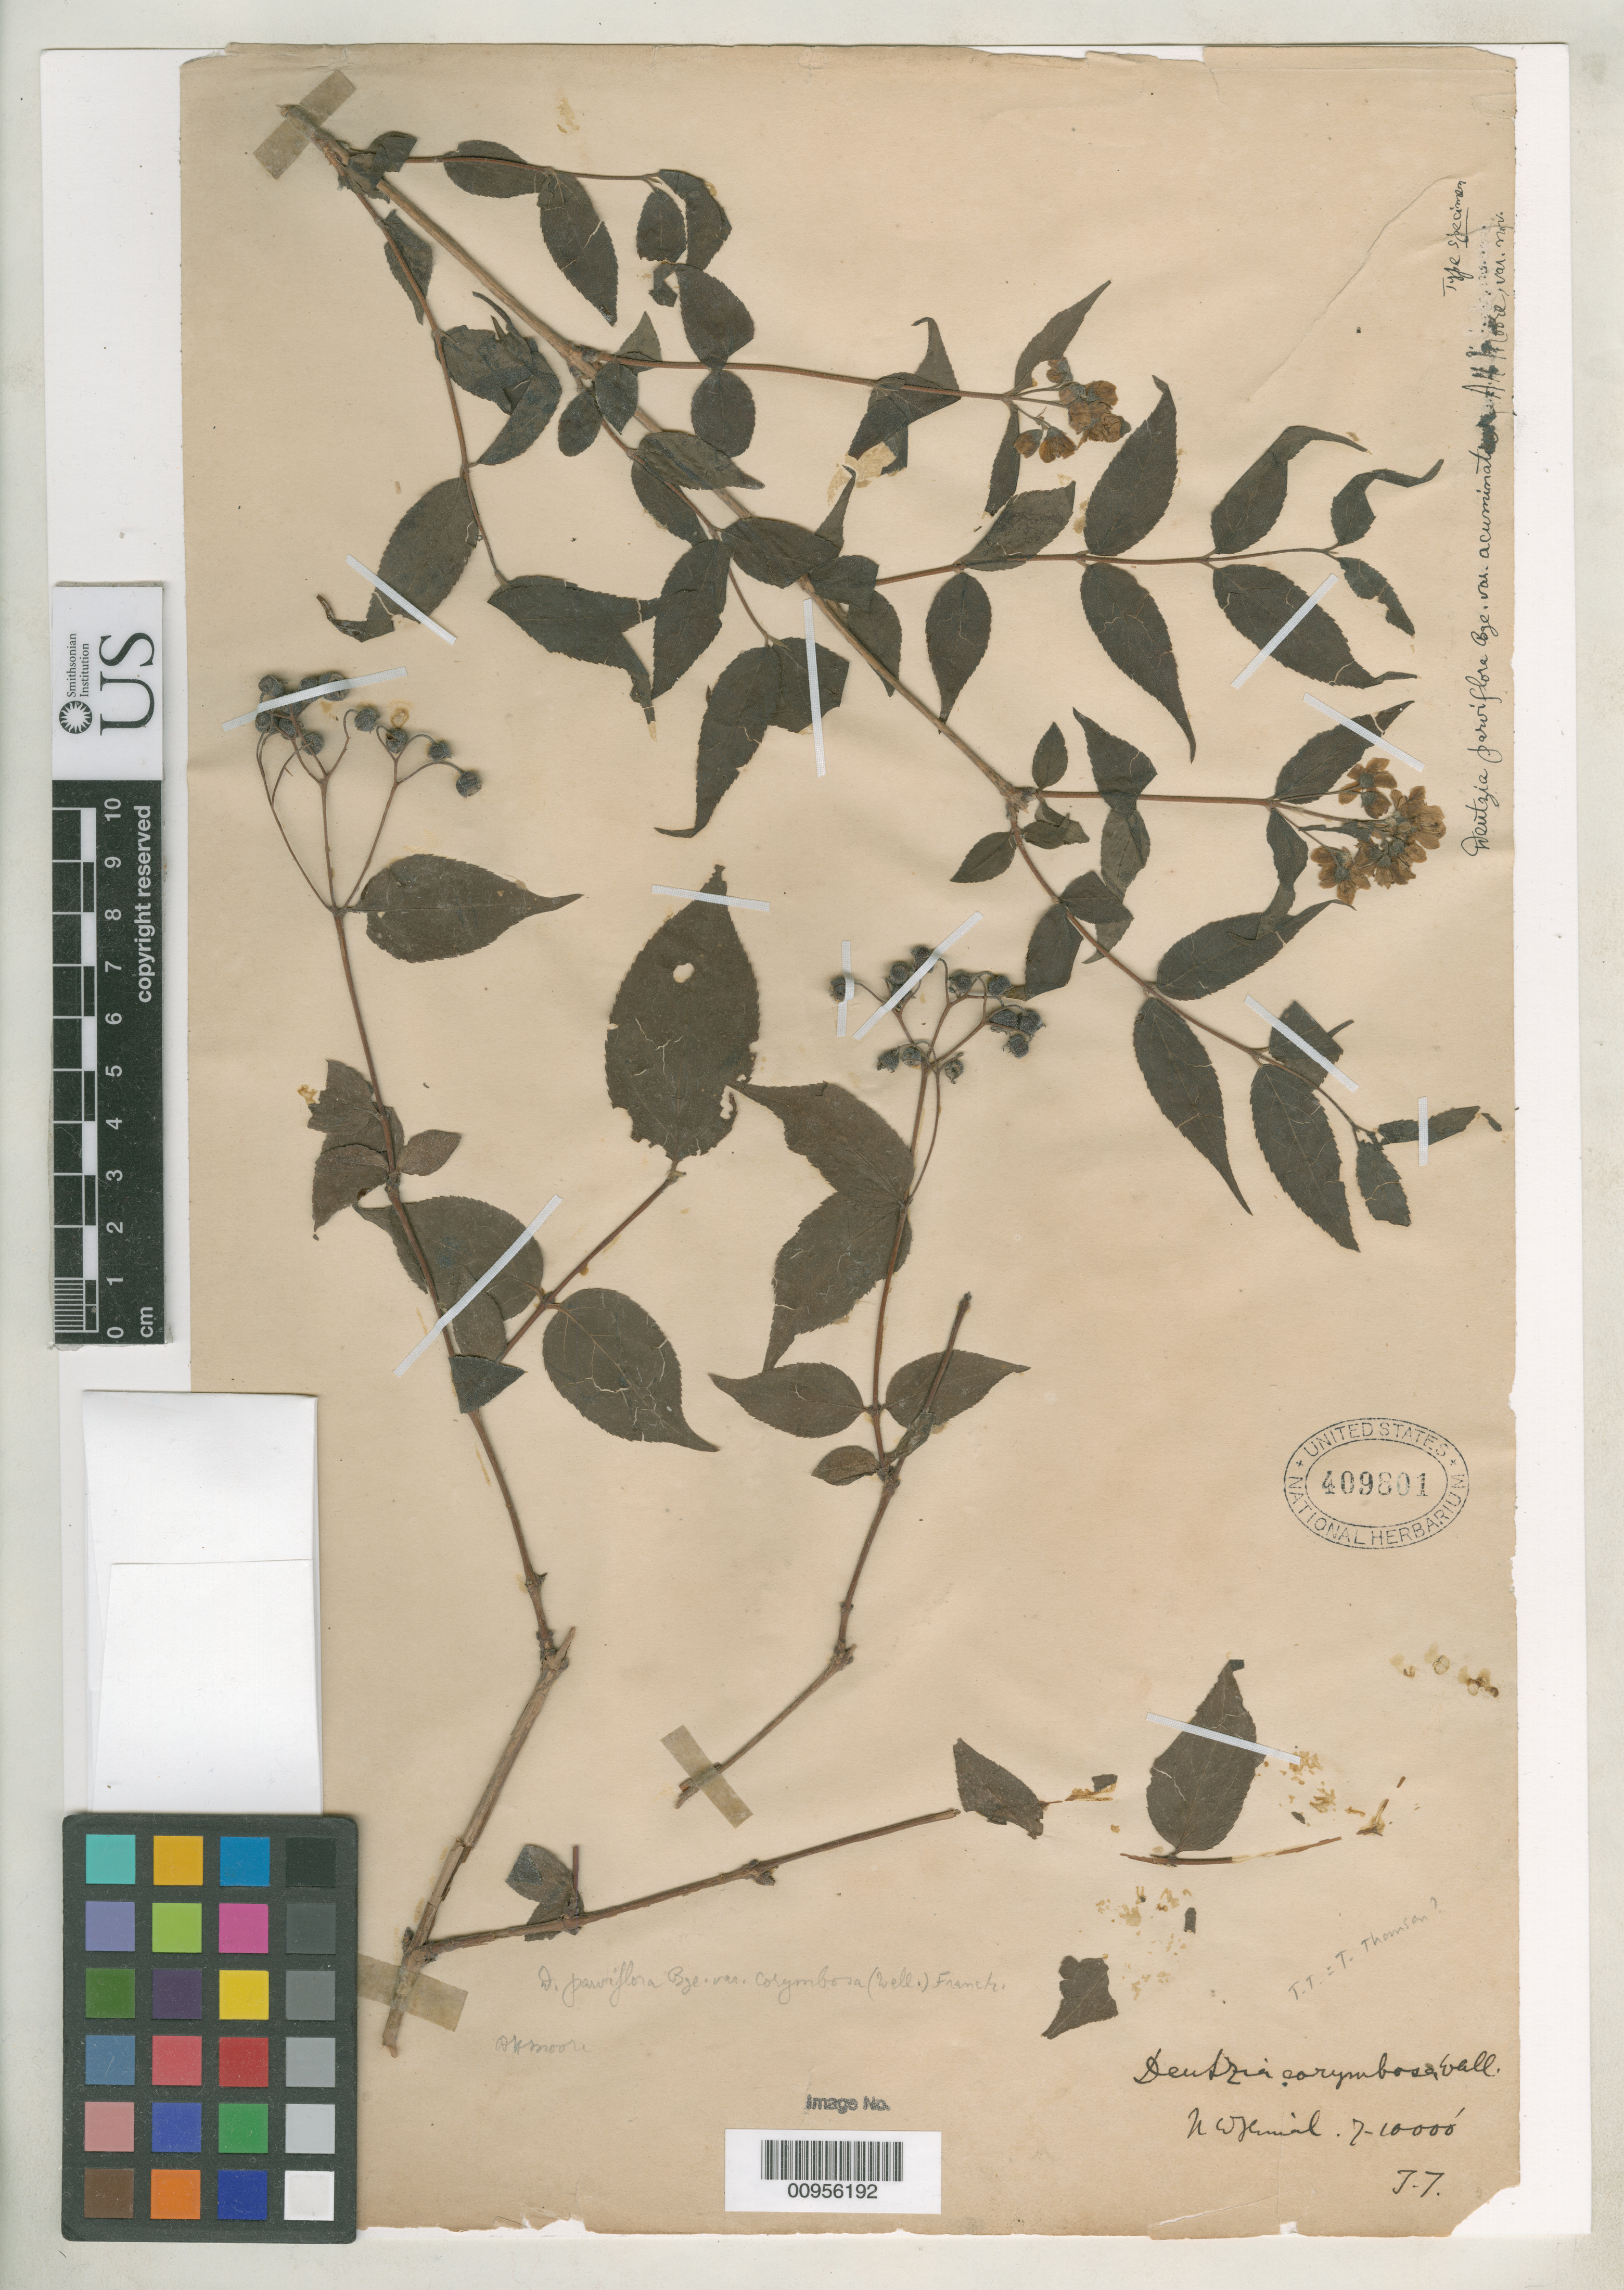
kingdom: Plantae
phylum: Tracheophyta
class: Magnoliopsida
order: Cornales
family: Hydrangeaceae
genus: Deutzia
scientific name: Deutzia staurothrix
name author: Airy Shaw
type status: Possible Type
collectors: T. Thomson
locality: NW Himal. 7-10000'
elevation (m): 2134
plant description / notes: Annotated as "type specimen" of "Deutzia parviflora Bge. var. acuminata A.H. Moore, var. nov. [ined., apparently never published].; Collector on label as "T. T." [=T. Thomson?] Protologue cites "N.W. Himalaya. Without exact locality, temperate region, 2100-3000 m, Thomson (type, Herb. Kew.)."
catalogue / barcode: US 409801